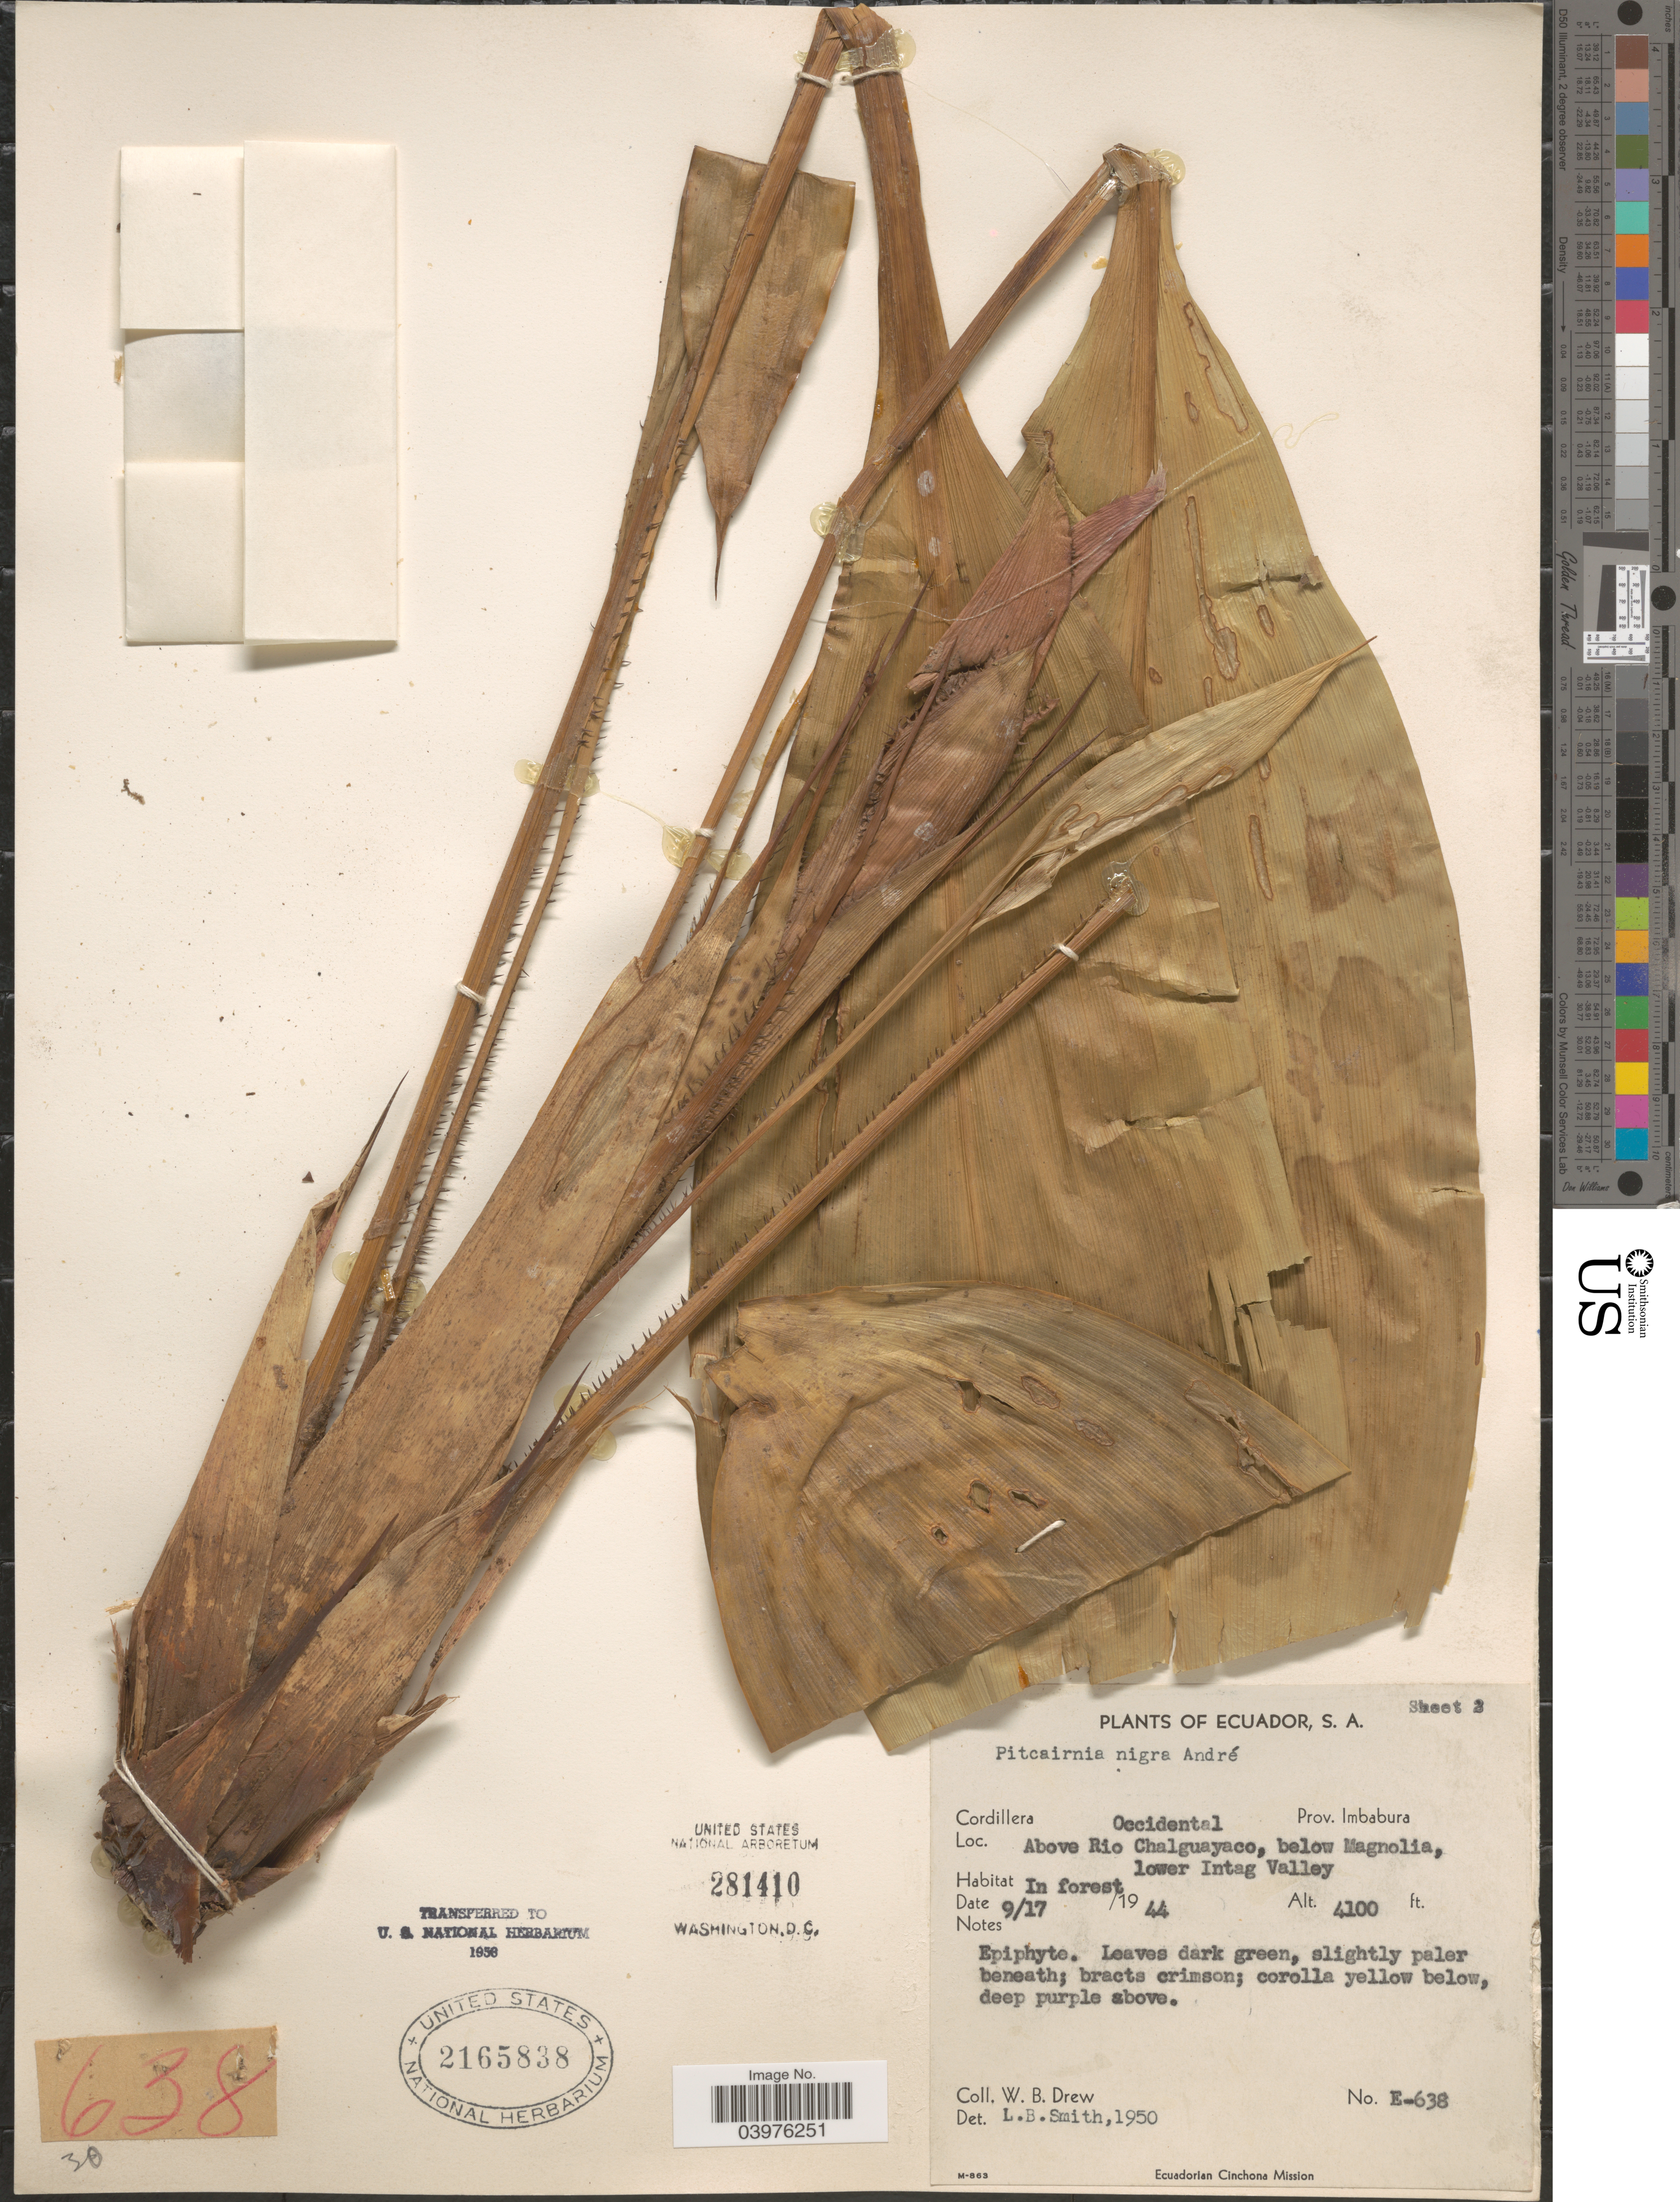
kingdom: Plantae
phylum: Tracheophyta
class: Liliopsida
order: Poales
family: Bromeliaceae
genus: Pitcairnia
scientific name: Pitcairnia nigra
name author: (É. Morren) André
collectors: W. B. Drew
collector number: E-638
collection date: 1944-09-17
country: Ecuador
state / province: Imbabura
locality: Cordillera Occidental. Above Rio Chalguayaco, below Magnolia, lower Intag Valley.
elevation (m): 1250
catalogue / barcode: US 2165838